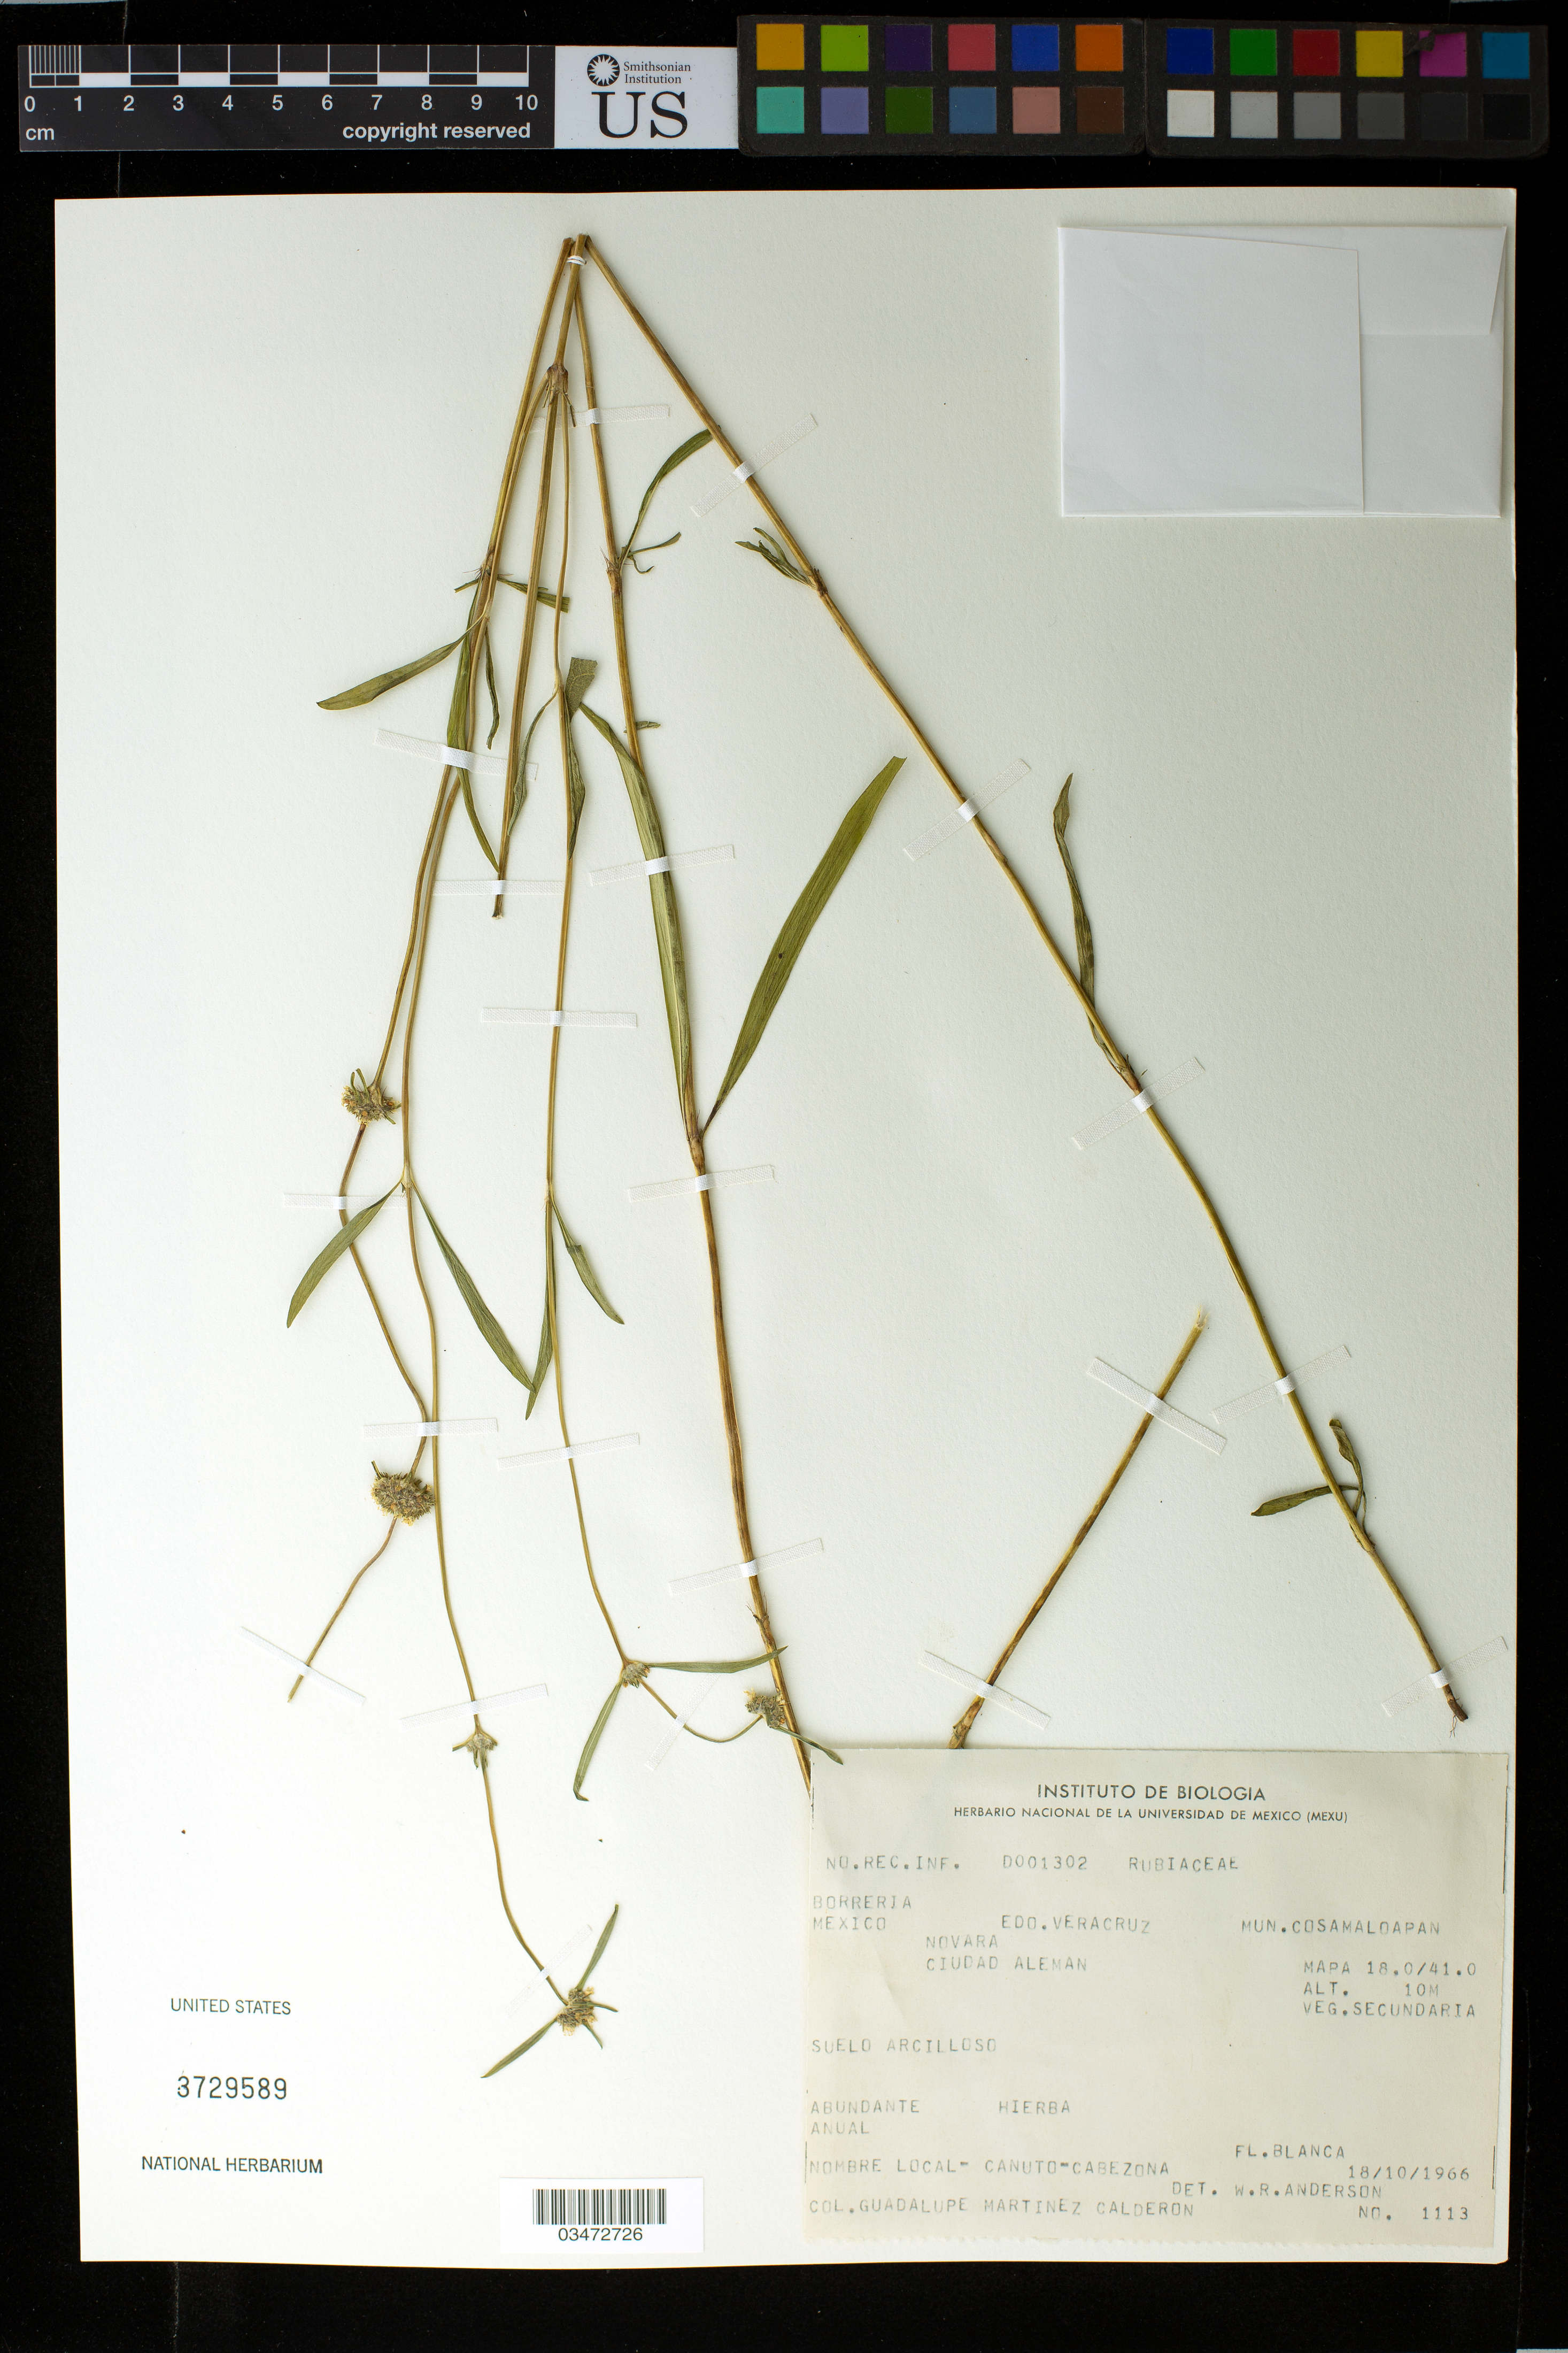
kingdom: Plantae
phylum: Tracheophyta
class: Magnoliopsida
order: Gentianales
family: Rubiaceae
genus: Borreria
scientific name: Borreria sp.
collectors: G. Martinez-C.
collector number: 1113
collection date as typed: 18 Oct 1966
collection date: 1966-10-18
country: Mexico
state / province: Veracruz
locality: Ciudad Alemán, Cosamaloapan, Veracruz.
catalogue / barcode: US 3729589